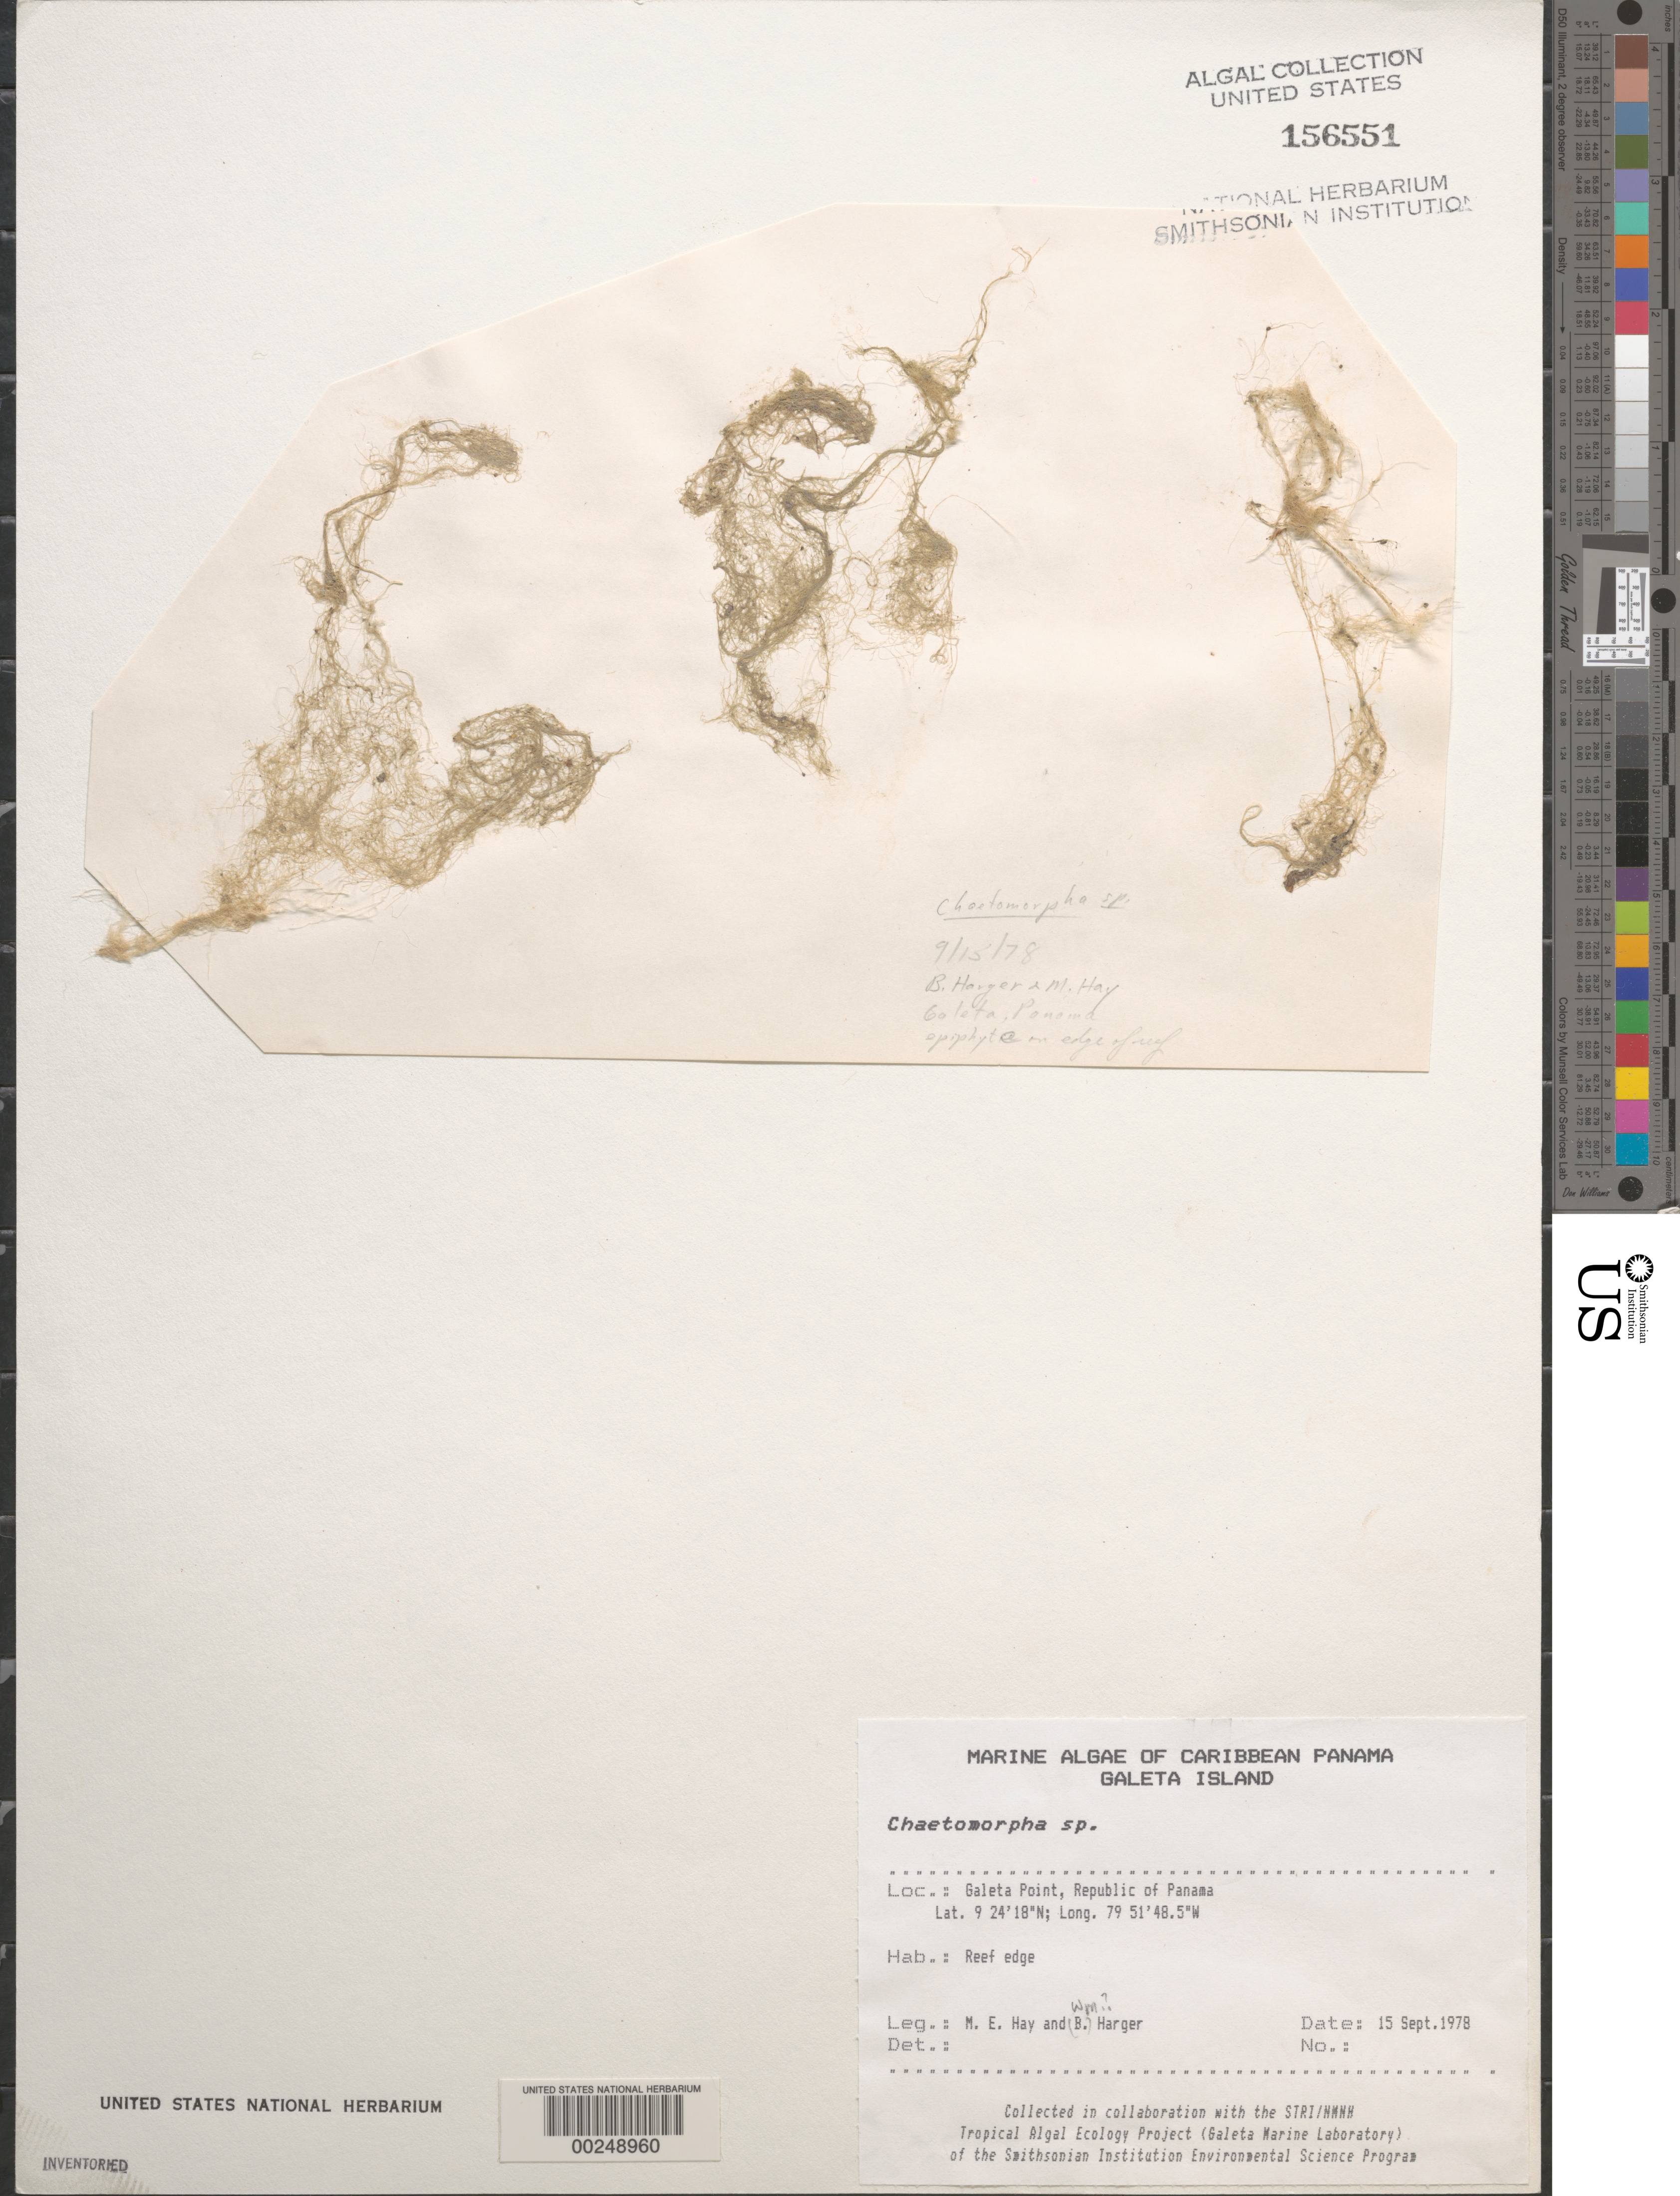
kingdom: Plantae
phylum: Chlorophyta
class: Ulvophyceae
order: Cladophorales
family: Cladophoraceae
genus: Chaetomorpha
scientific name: Chaetomorpha sp.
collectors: M. E. Hay & B. W. Harger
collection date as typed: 15 Sep 1978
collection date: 1978-09-15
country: Panama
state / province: Colón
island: Galeta Island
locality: Galeta Point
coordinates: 9 24' 18" N, 79 51' 48.5" W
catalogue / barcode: US 156551